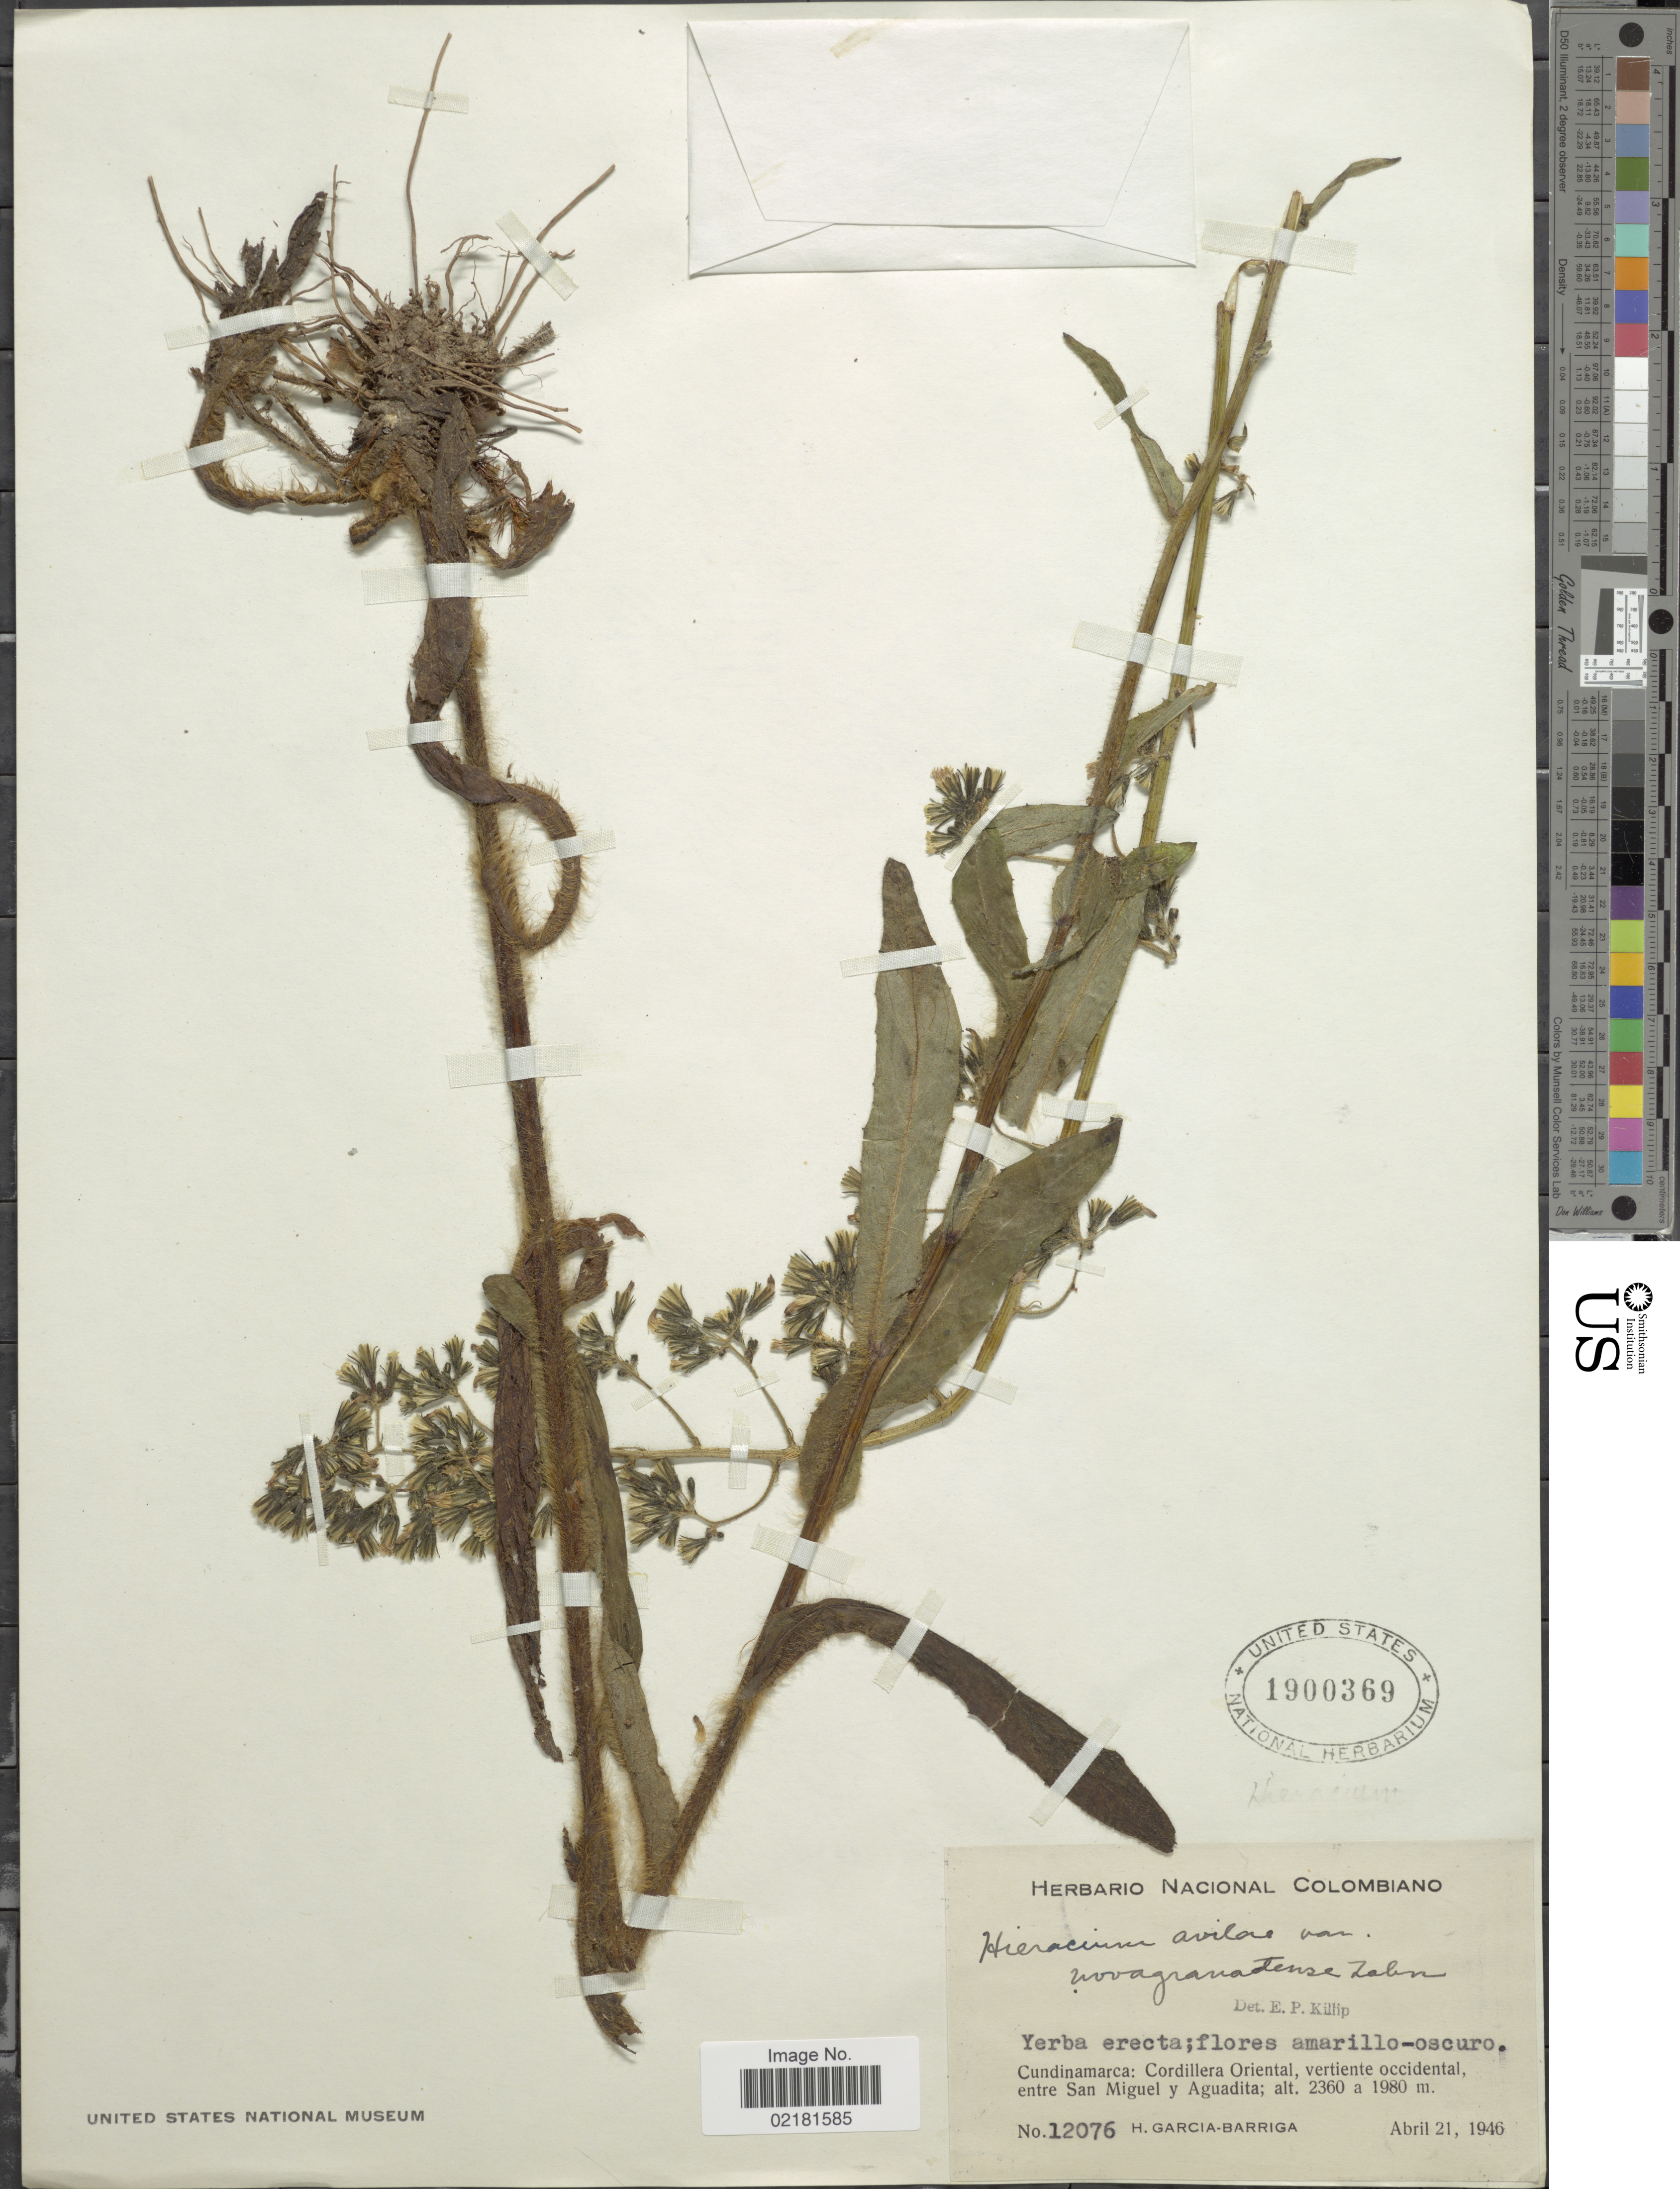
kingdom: Plantae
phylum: Tracheophyta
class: Magnoliopsida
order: Asterales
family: Asteraceae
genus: Hieracium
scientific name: Hieracium avilae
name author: Kunth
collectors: H. García Barriga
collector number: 12076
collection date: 1946-04-21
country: Colombia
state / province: Cundinamarca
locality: Cordillera Oriental, vertiente occidental, entre San Miguel y Aguadita.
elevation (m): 1980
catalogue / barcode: US 19003699